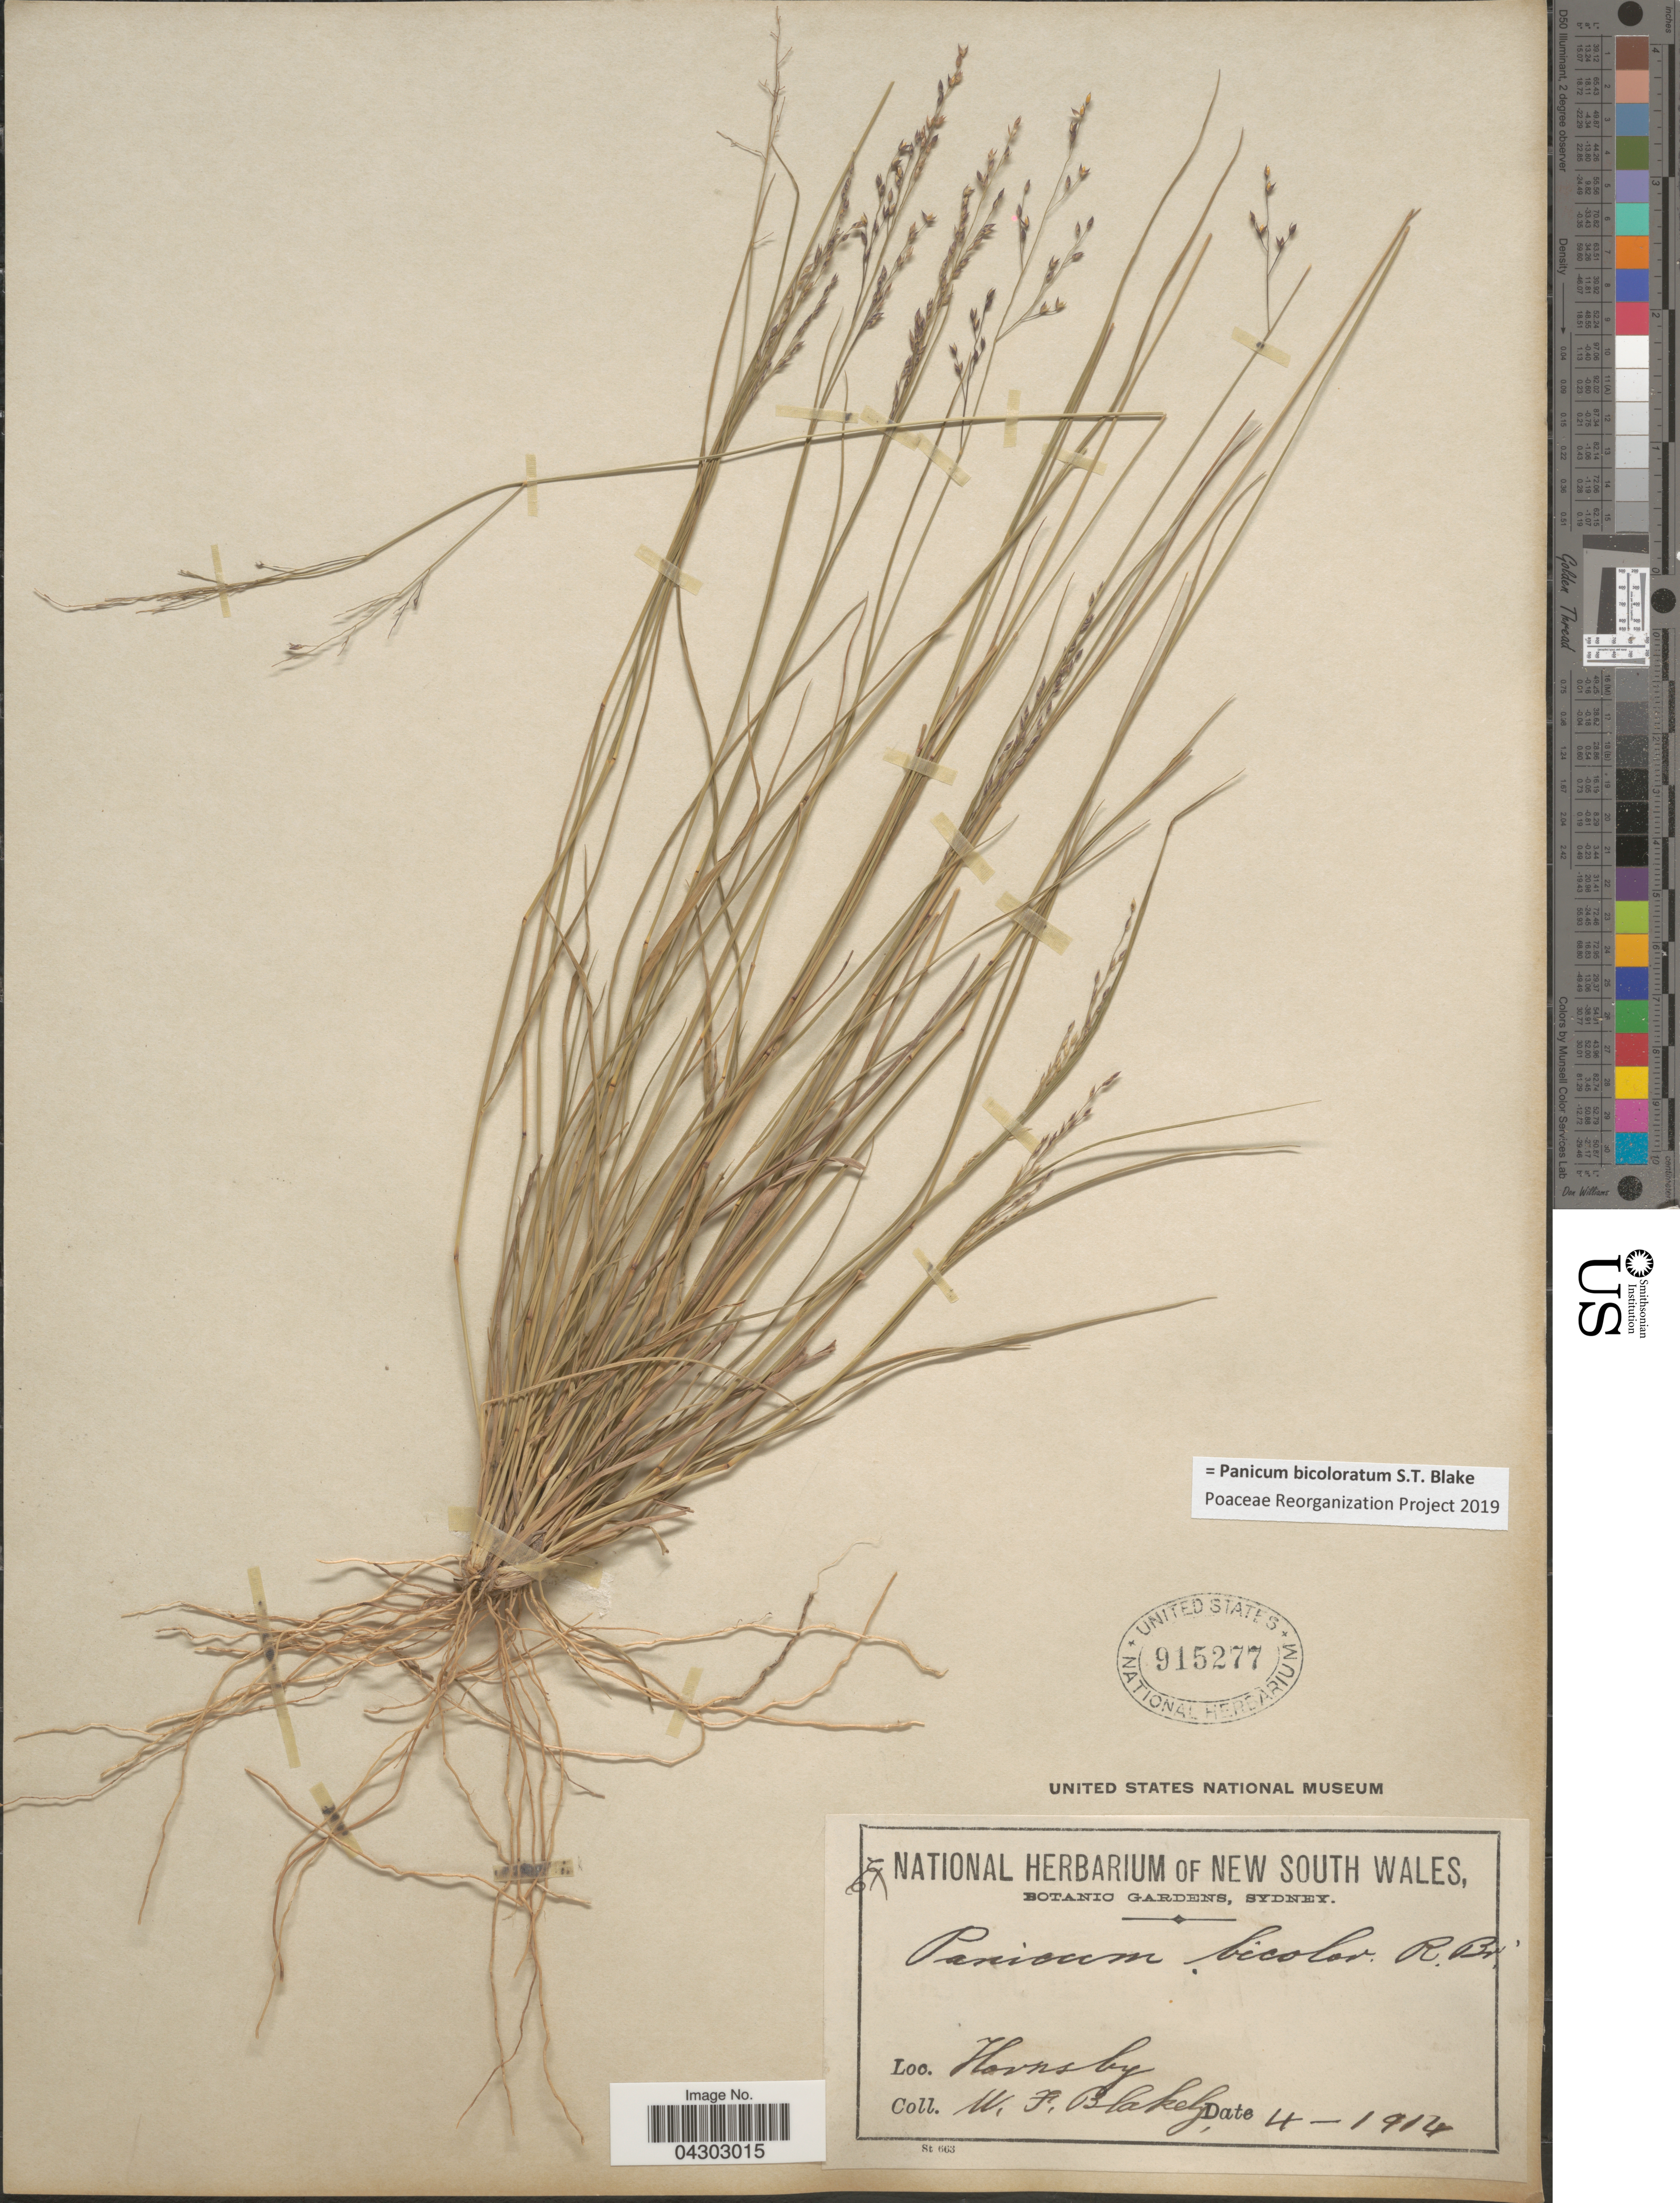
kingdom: Plantae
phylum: Tracheophyta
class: Liliopsida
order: Poales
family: Poaceae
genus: Panicum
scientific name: Panicum bicoloratum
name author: S.T. Blake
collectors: W. Blakely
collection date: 1914-04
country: Australia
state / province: New South Wales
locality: Hornsby.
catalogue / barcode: US 915277